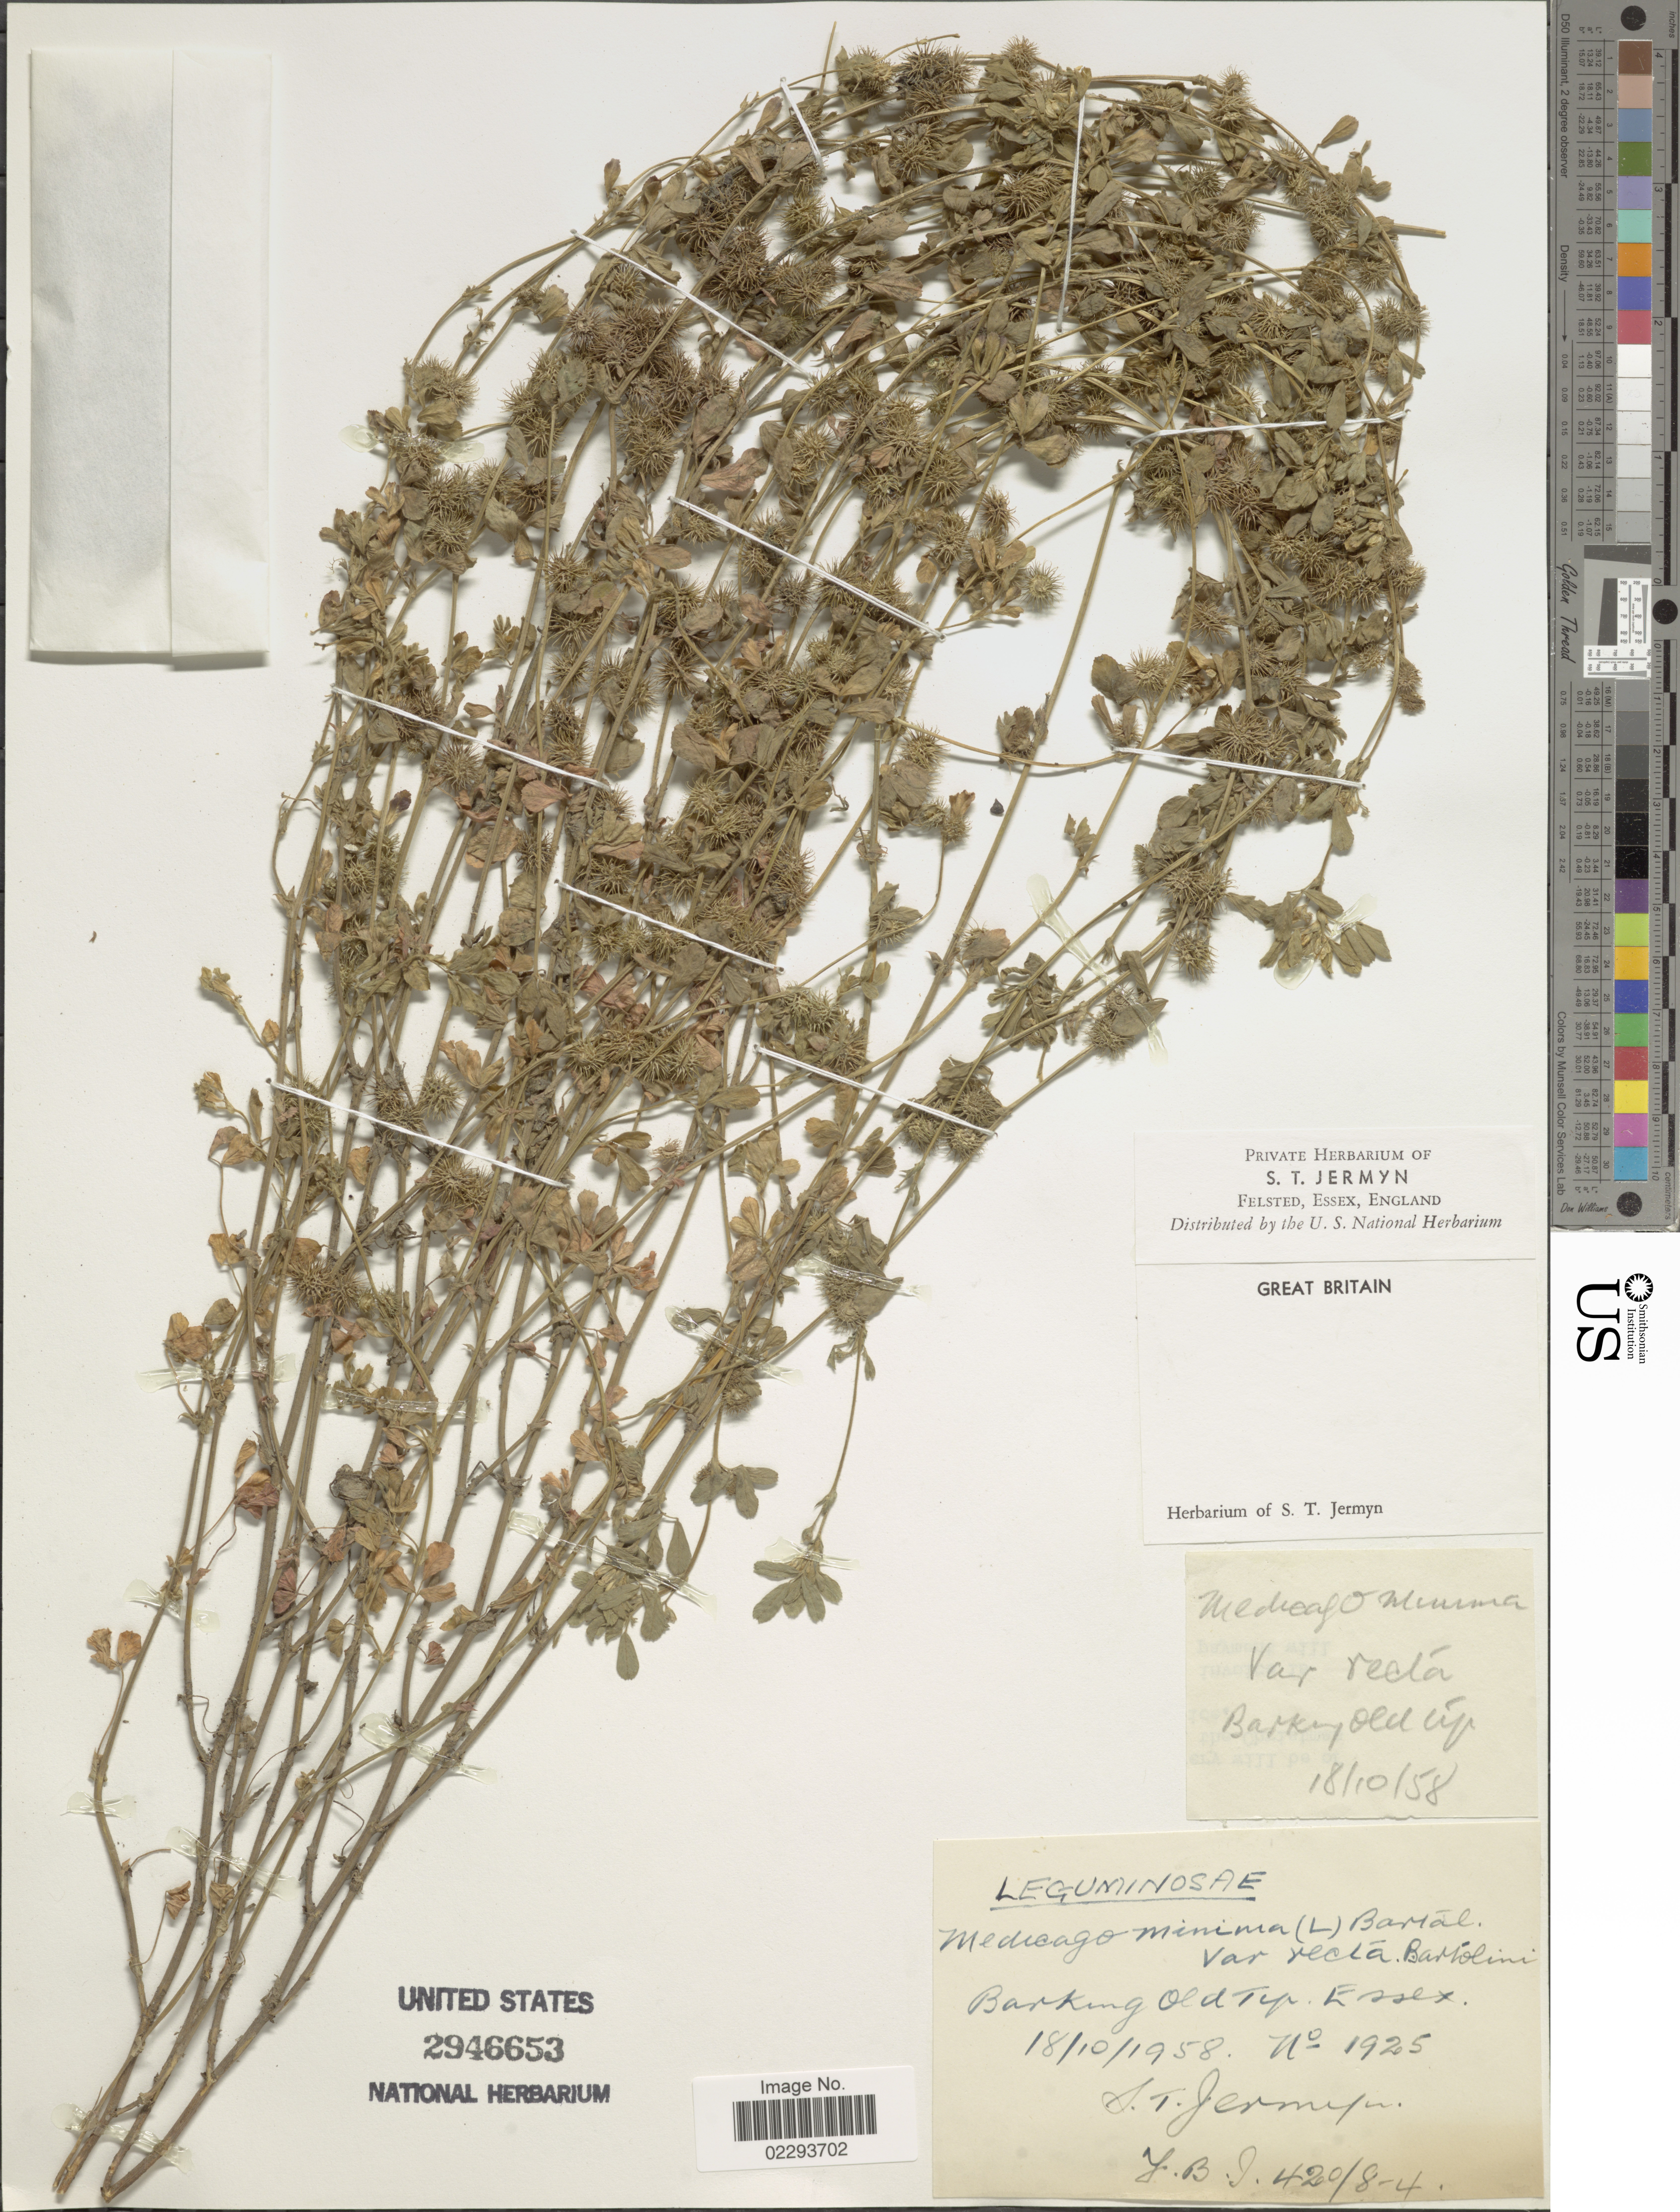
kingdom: Plantae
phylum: Tracheophyta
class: Magnoliopsida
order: Fabales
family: Fabaceae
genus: Medicago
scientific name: Medicago minima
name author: Lam.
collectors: S. Jermyn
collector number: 1925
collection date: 1958-10-18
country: United Kingdom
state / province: England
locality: Great Britain, Barking Old Tip, Essex,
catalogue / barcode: US 2946653